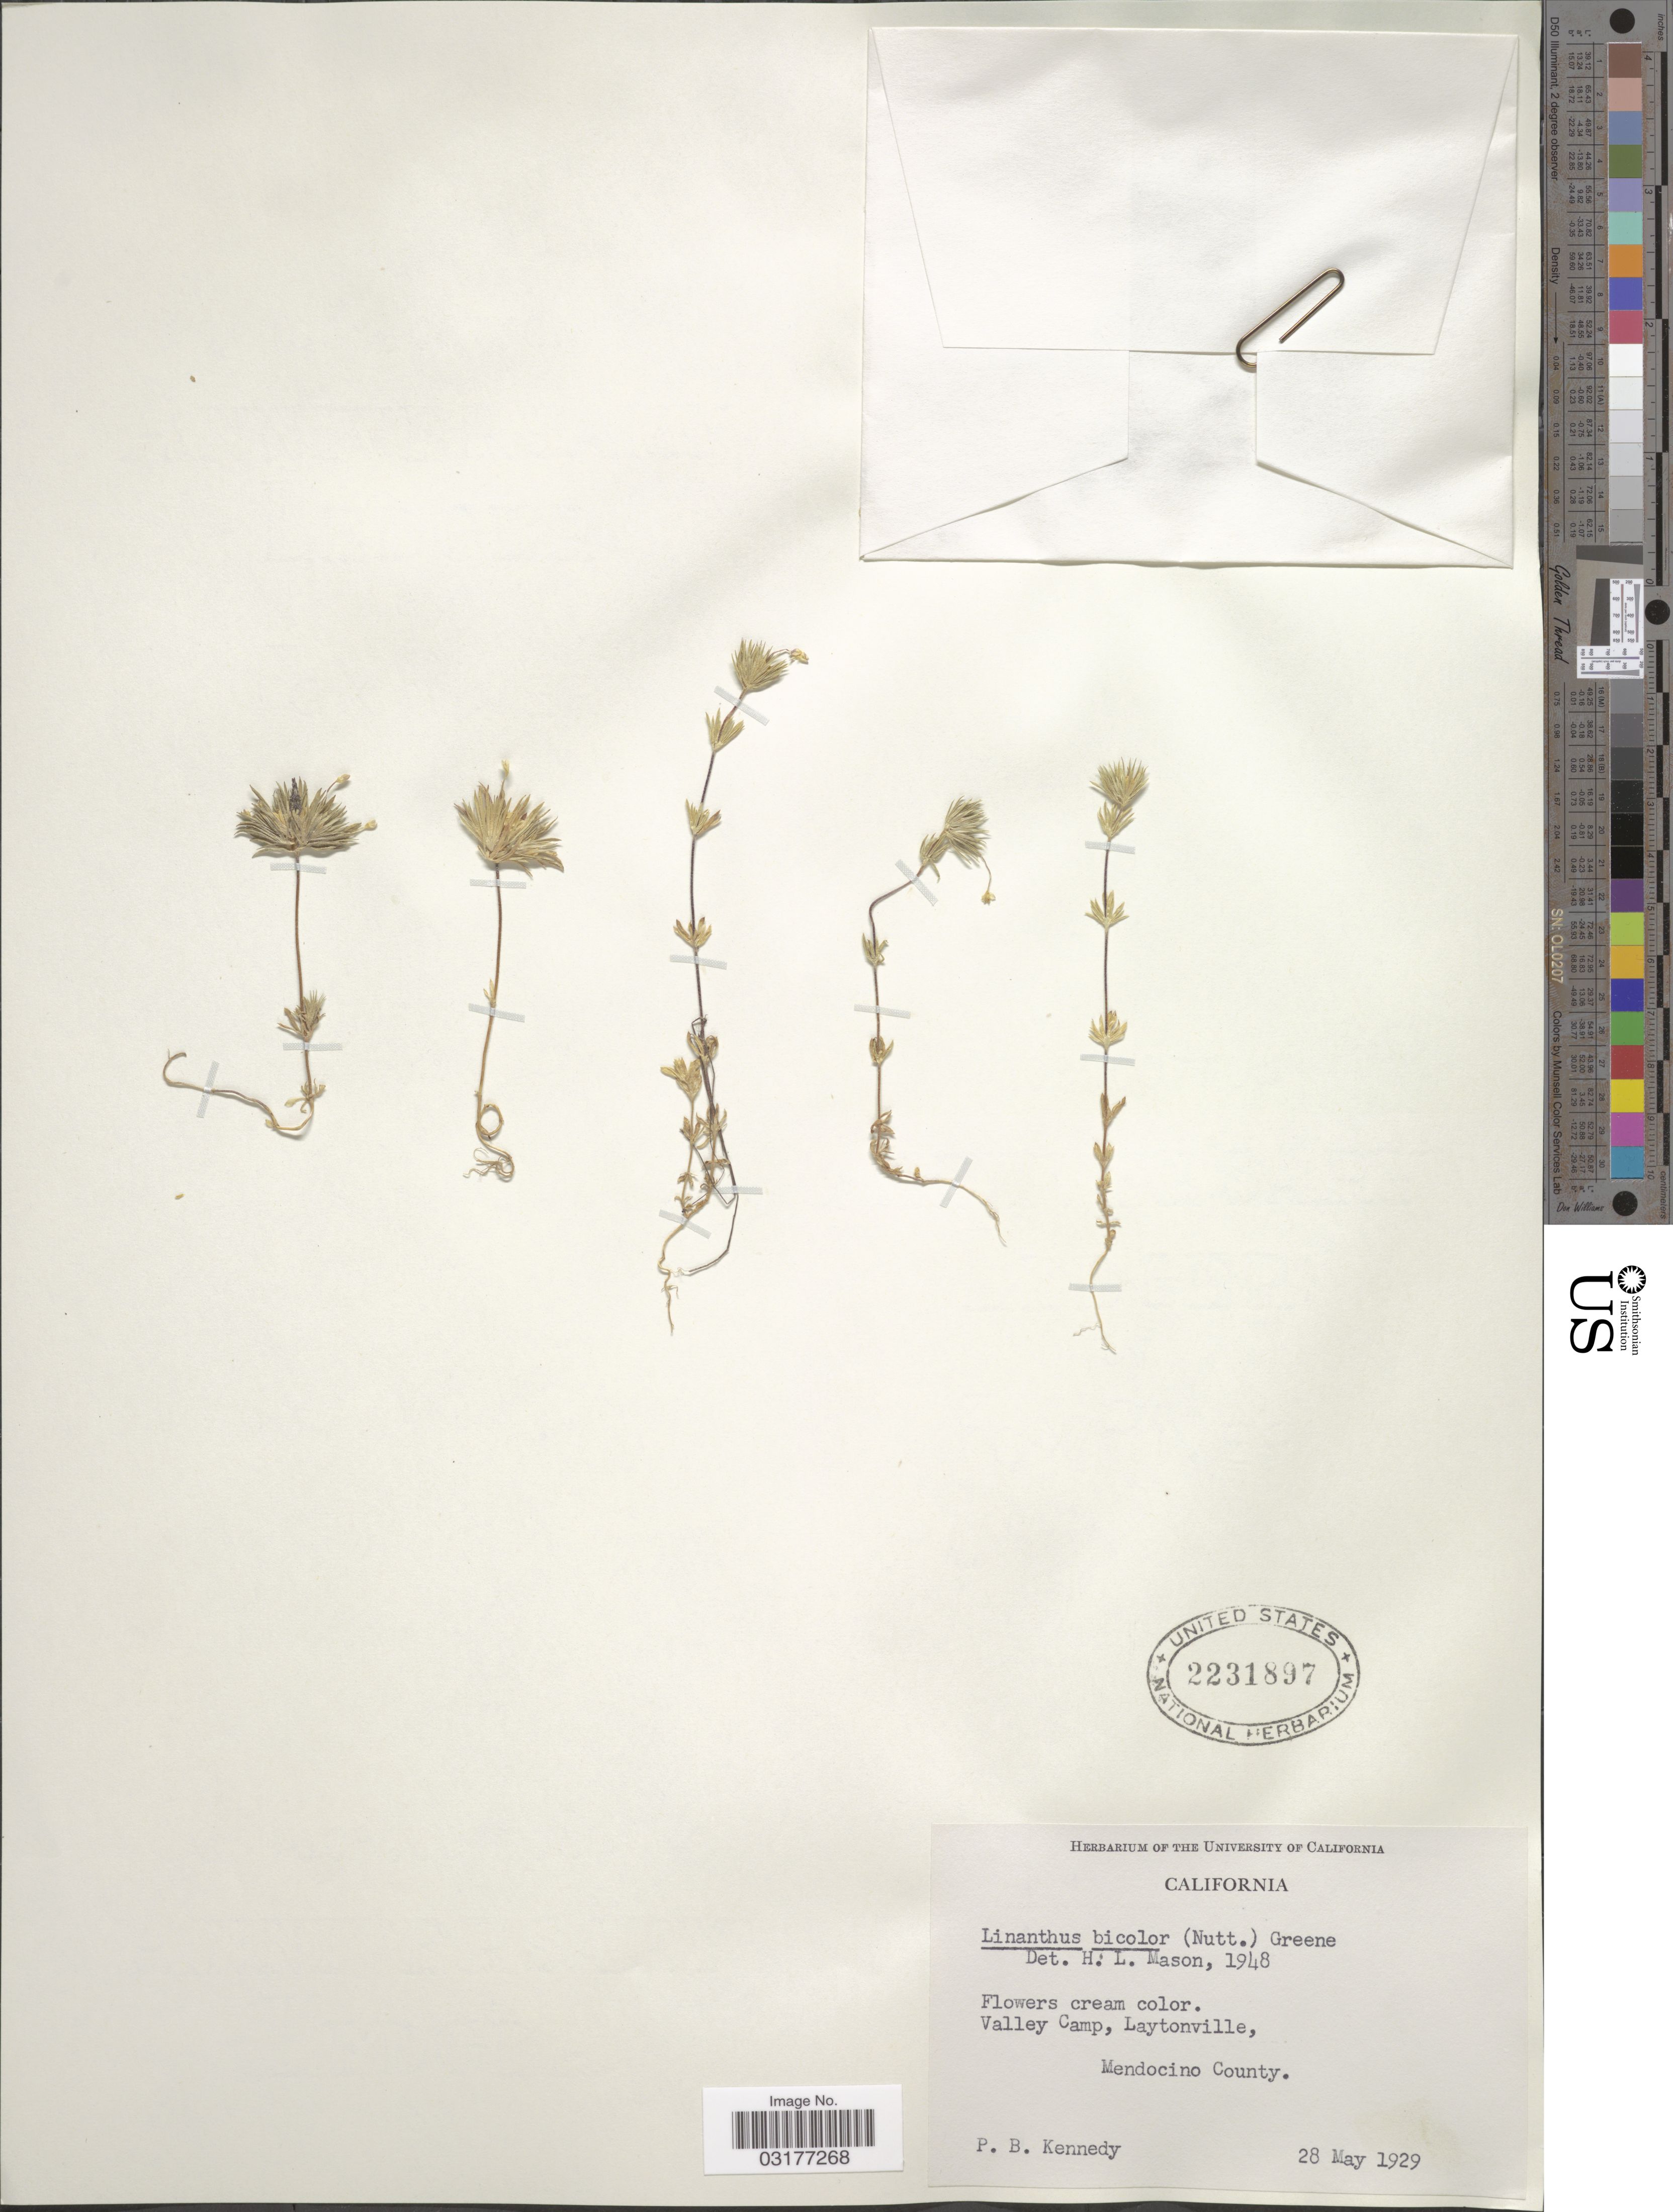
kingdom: Plantae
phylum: Tracheophyta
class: Magnoliopsida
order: Ericales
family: Polemoniaceae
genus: Leptosiphon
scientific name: Leptosiphon bicolor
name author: Nutt.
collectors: P. B. Kennedy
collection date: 1929-05-28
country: United States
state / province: California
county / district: Mendocino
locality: Valley Camp, Laytonville, Mendocino County.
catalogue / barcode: US 2231897